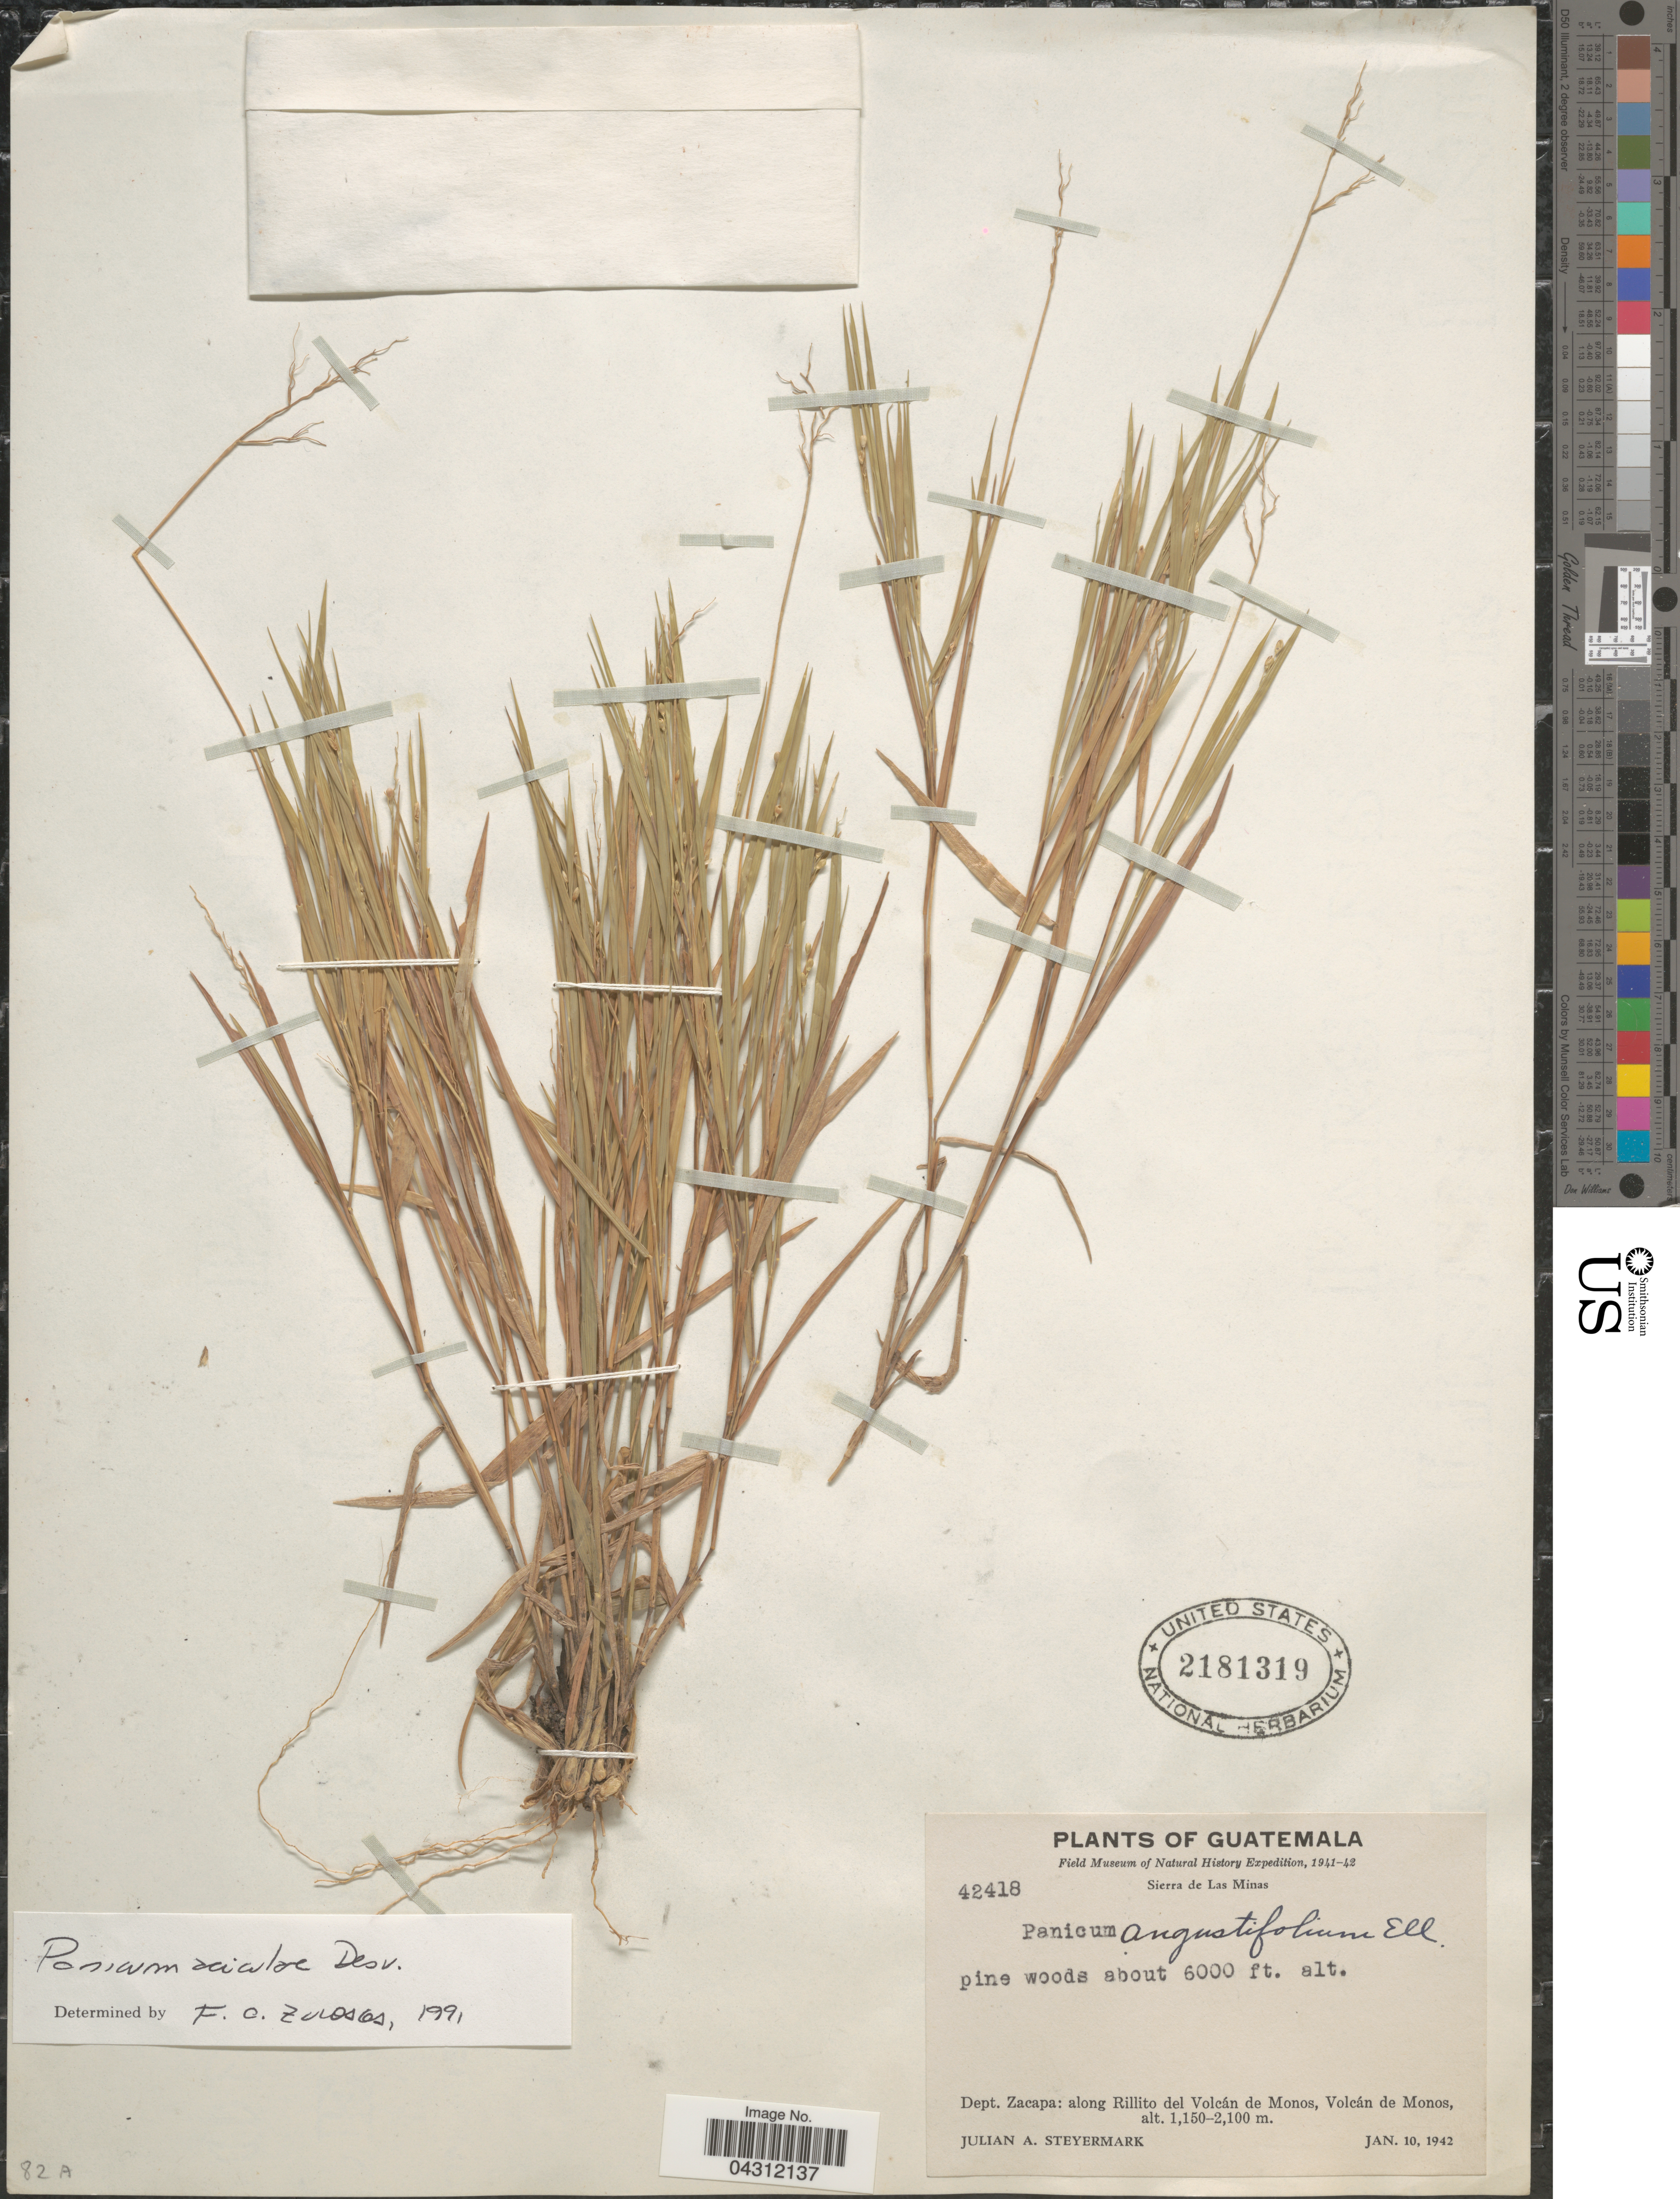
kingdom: Plantae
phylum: Tracheophyta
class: Liliopsida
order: Poales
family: Poaceae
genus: Dichanthelium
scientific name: Dichanthelium aciculare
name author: (Desv. ex Poir.) Gould & C.A. Clark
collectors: J. Steyermark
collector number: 42418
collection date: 1942-01-10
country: Guatemala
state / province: Zacapa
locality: Field Museum of Natural History Expedition, 1941-42. Sierra de Las Minas. Dept. Zacapa: along Rillito del Volcán de Monos, Volcán de Monos.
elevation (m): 1150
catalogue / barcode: US 2181319